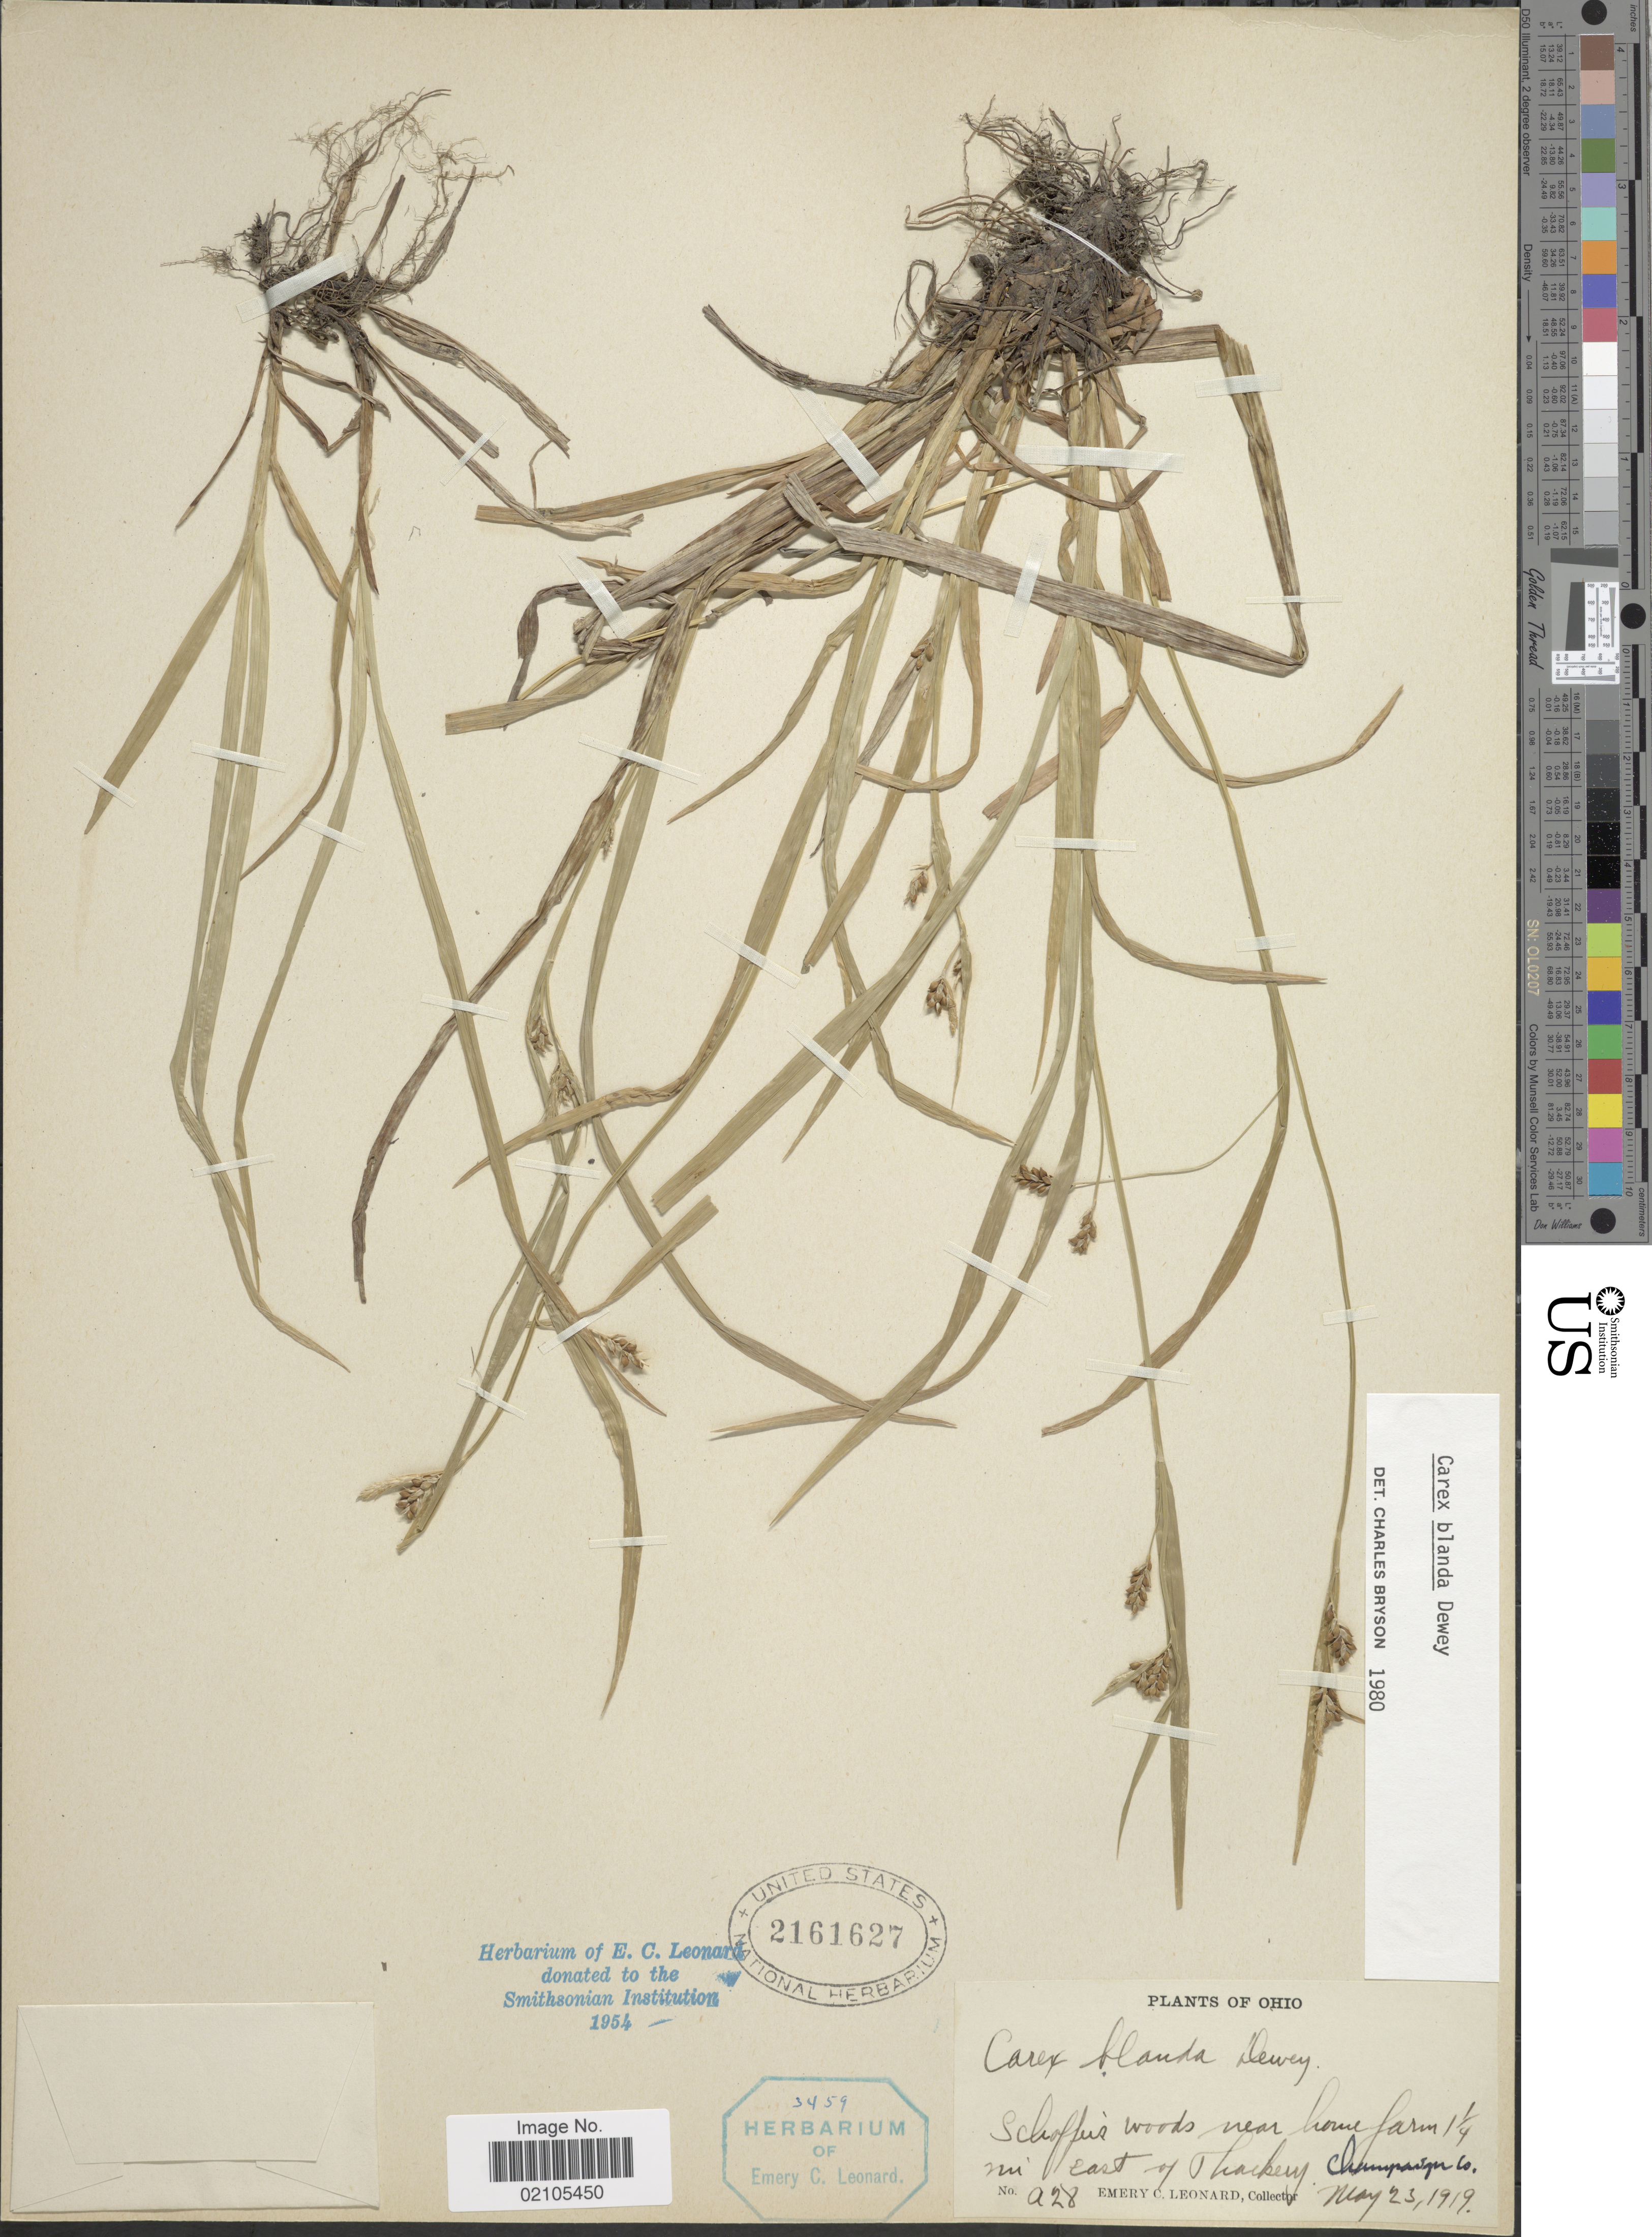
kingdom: Plantae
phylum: Tracheophyta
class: Liliopsida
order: Poales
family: Cyperaceae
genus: Carex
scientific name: Carex blanda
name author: Dewey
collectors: E. C. Leonard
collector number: A28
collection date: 1919-05-23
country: United States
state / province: Ohio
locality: Shaffers woods near home farm 1 1/4 mi East of Thackery. Champaign Co.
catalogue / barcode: US 2161627